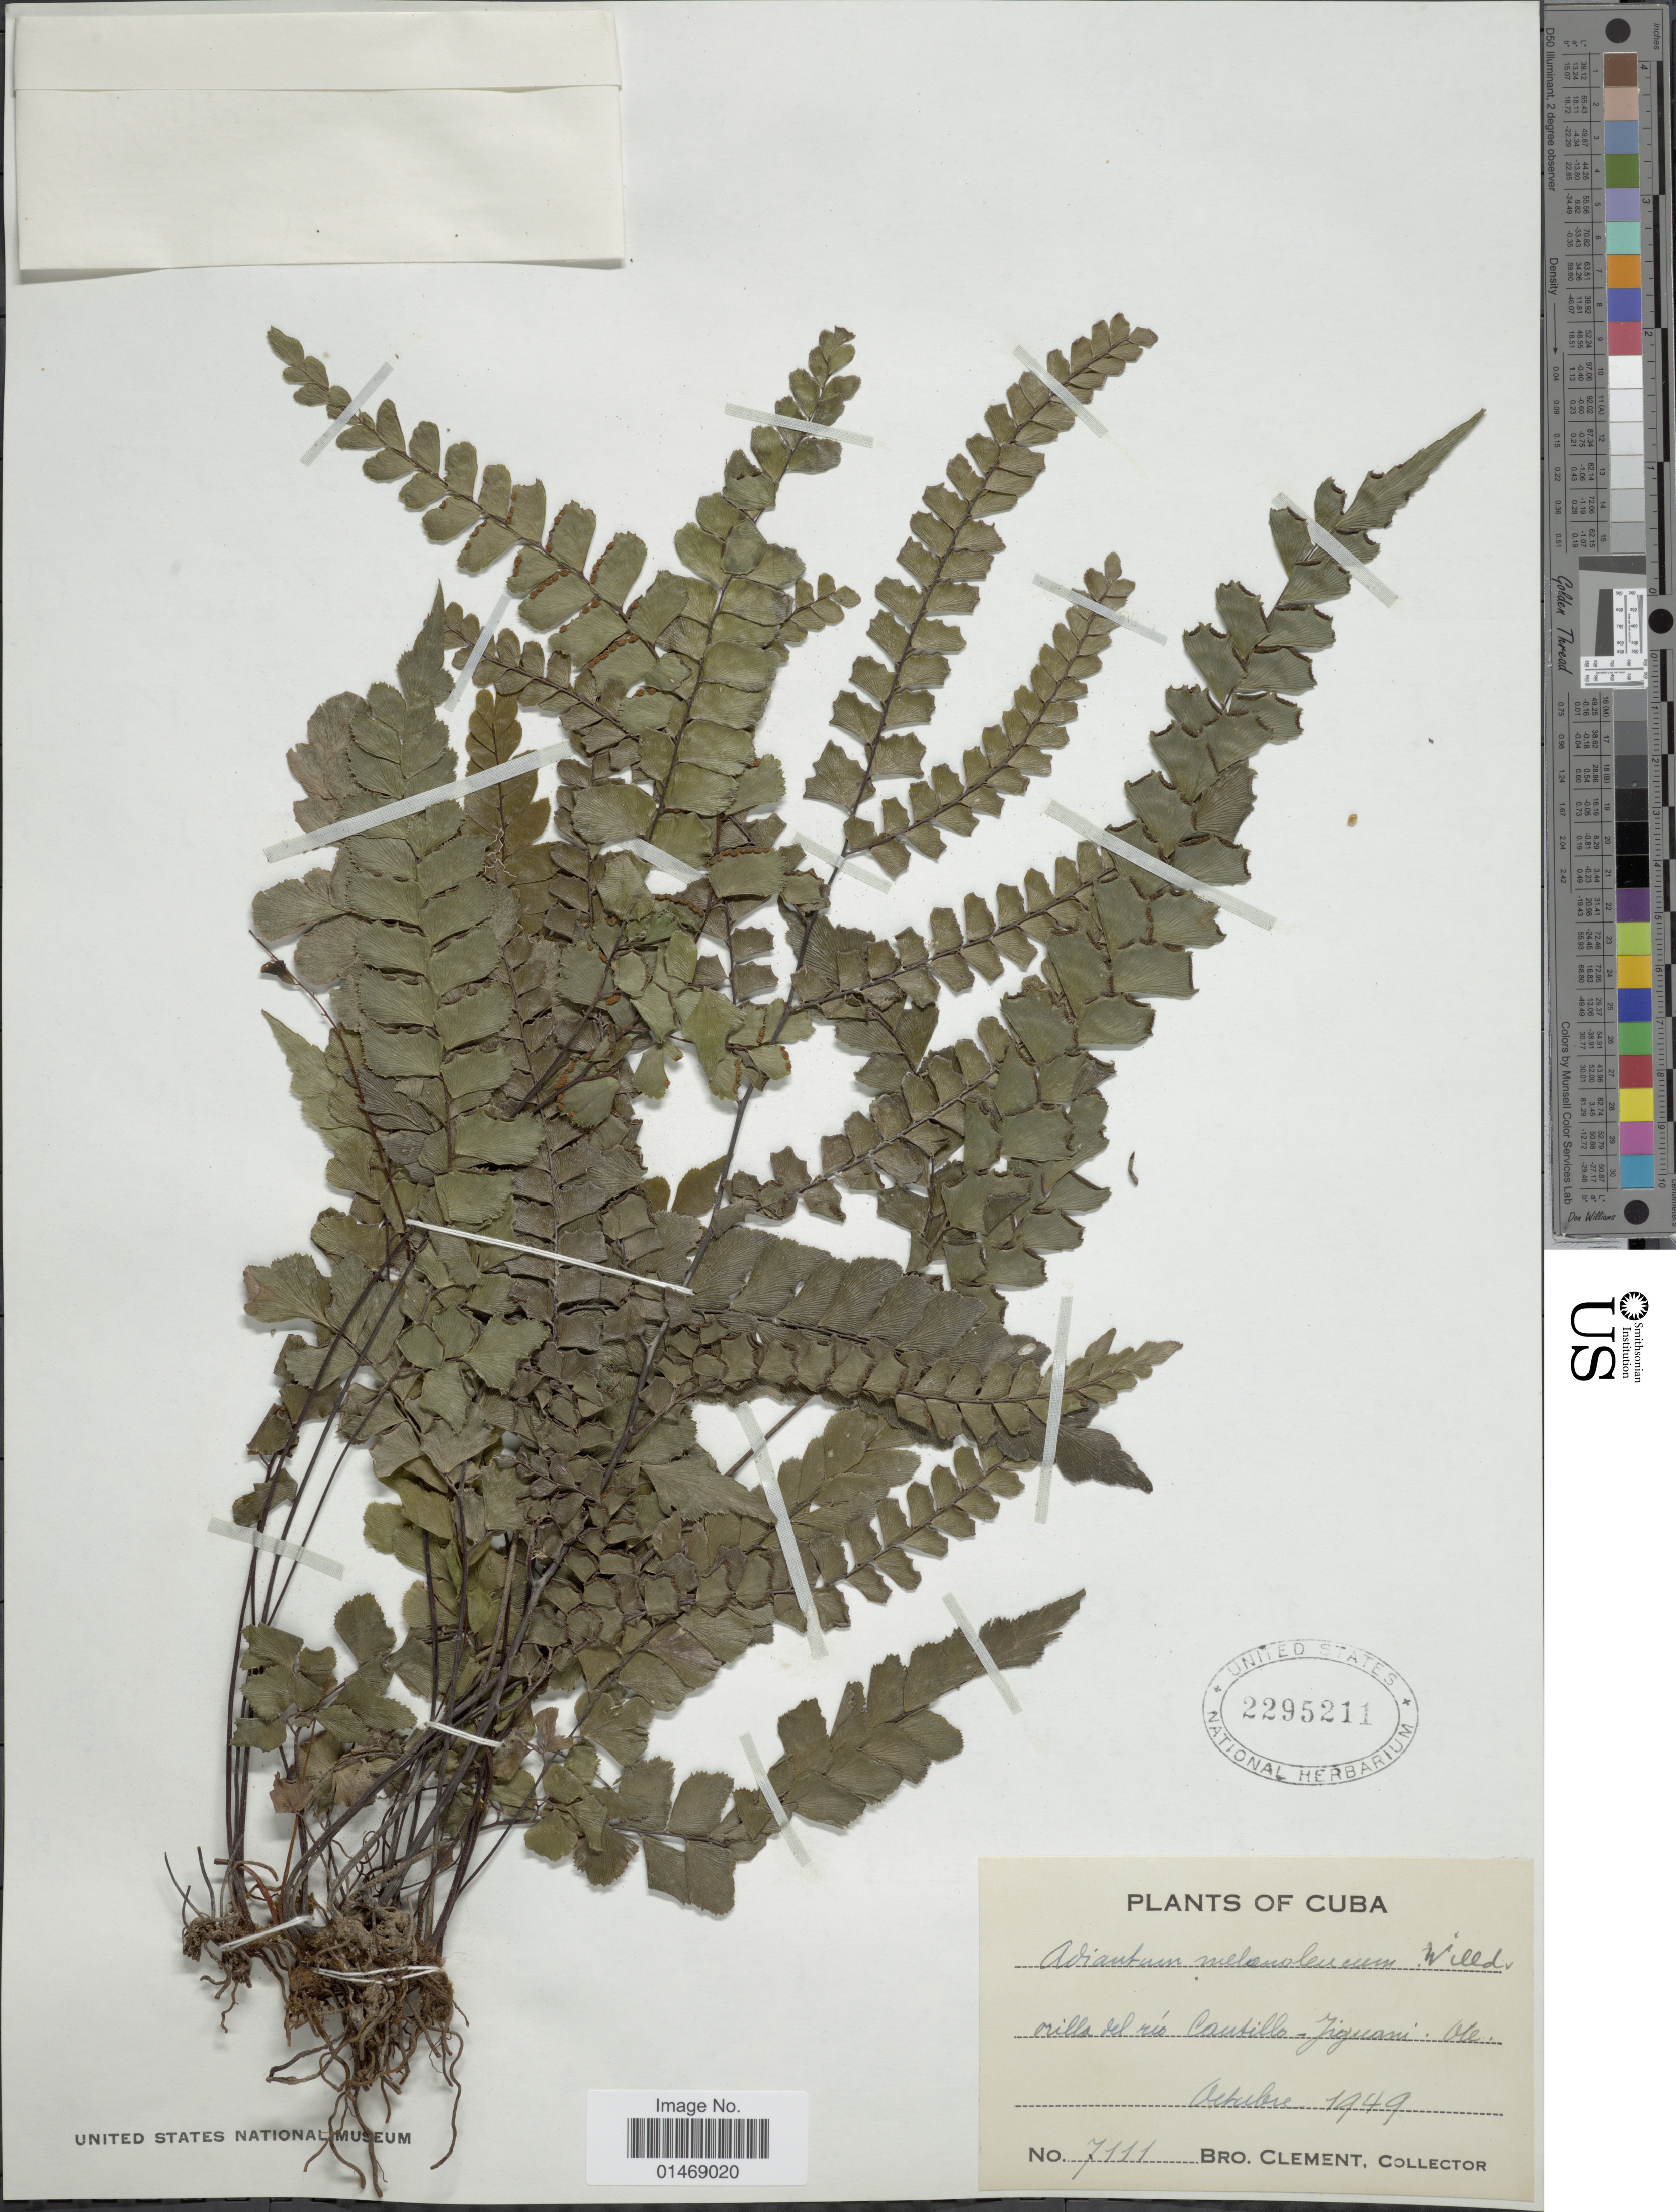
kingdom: Plantae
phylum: Tracheophyta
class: Polypodiopsida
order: Polypodiales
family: Pteridaceae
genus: Adiantum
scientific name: Adiantum melanoleucum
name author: Willd.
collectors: B. Clement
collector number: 7111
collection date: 1949-10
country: Cuba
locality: Orilla del río Cantillo - Jiguani: Ote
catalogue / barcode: US 2295211